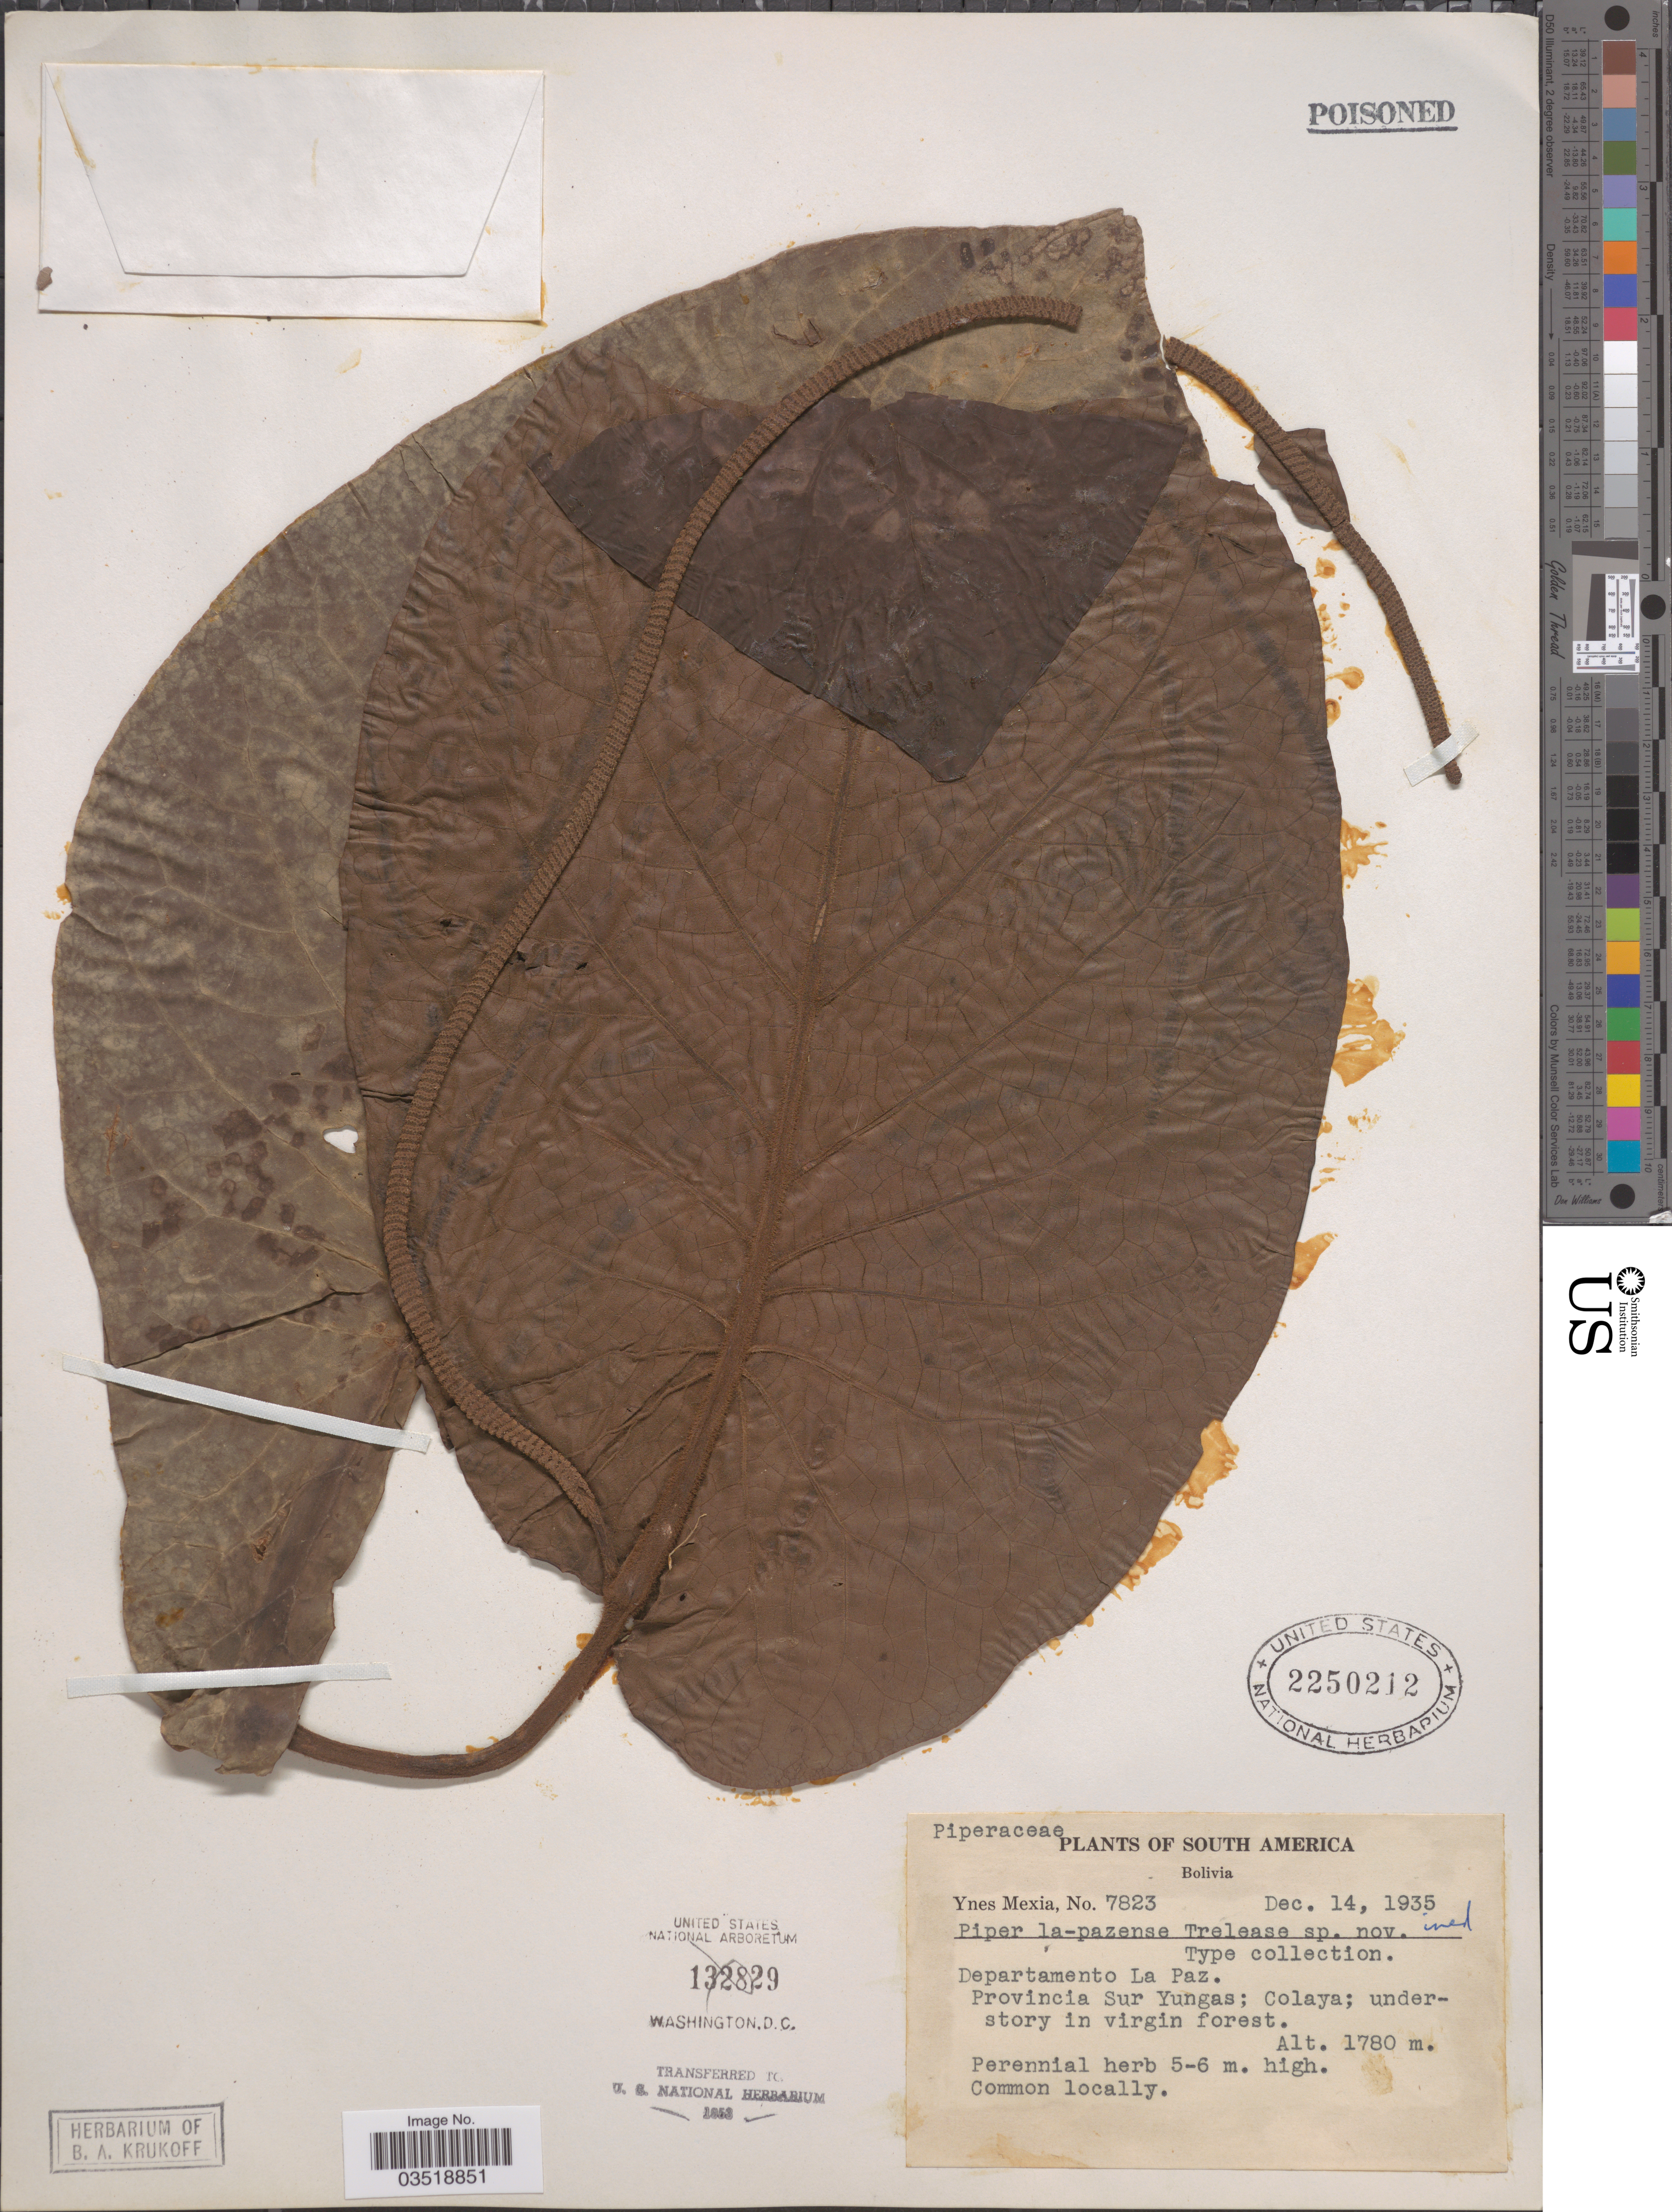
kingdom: Plantae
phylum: Tracheophyta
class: Magnoliopsida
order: Piperales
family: Piperaceae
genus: Piper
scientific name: Piper peltilimbum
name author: Yunck.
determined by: Jaramillo, M. Alejandra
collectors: Y. Mexia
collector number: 7823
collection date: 1935-12-14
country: Bolivia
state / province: La Paz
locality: Departamento La Paz. Provincia Sur Yungas; Colaya; understory in virgin forest.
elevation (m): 1780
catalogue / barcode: US 2250212